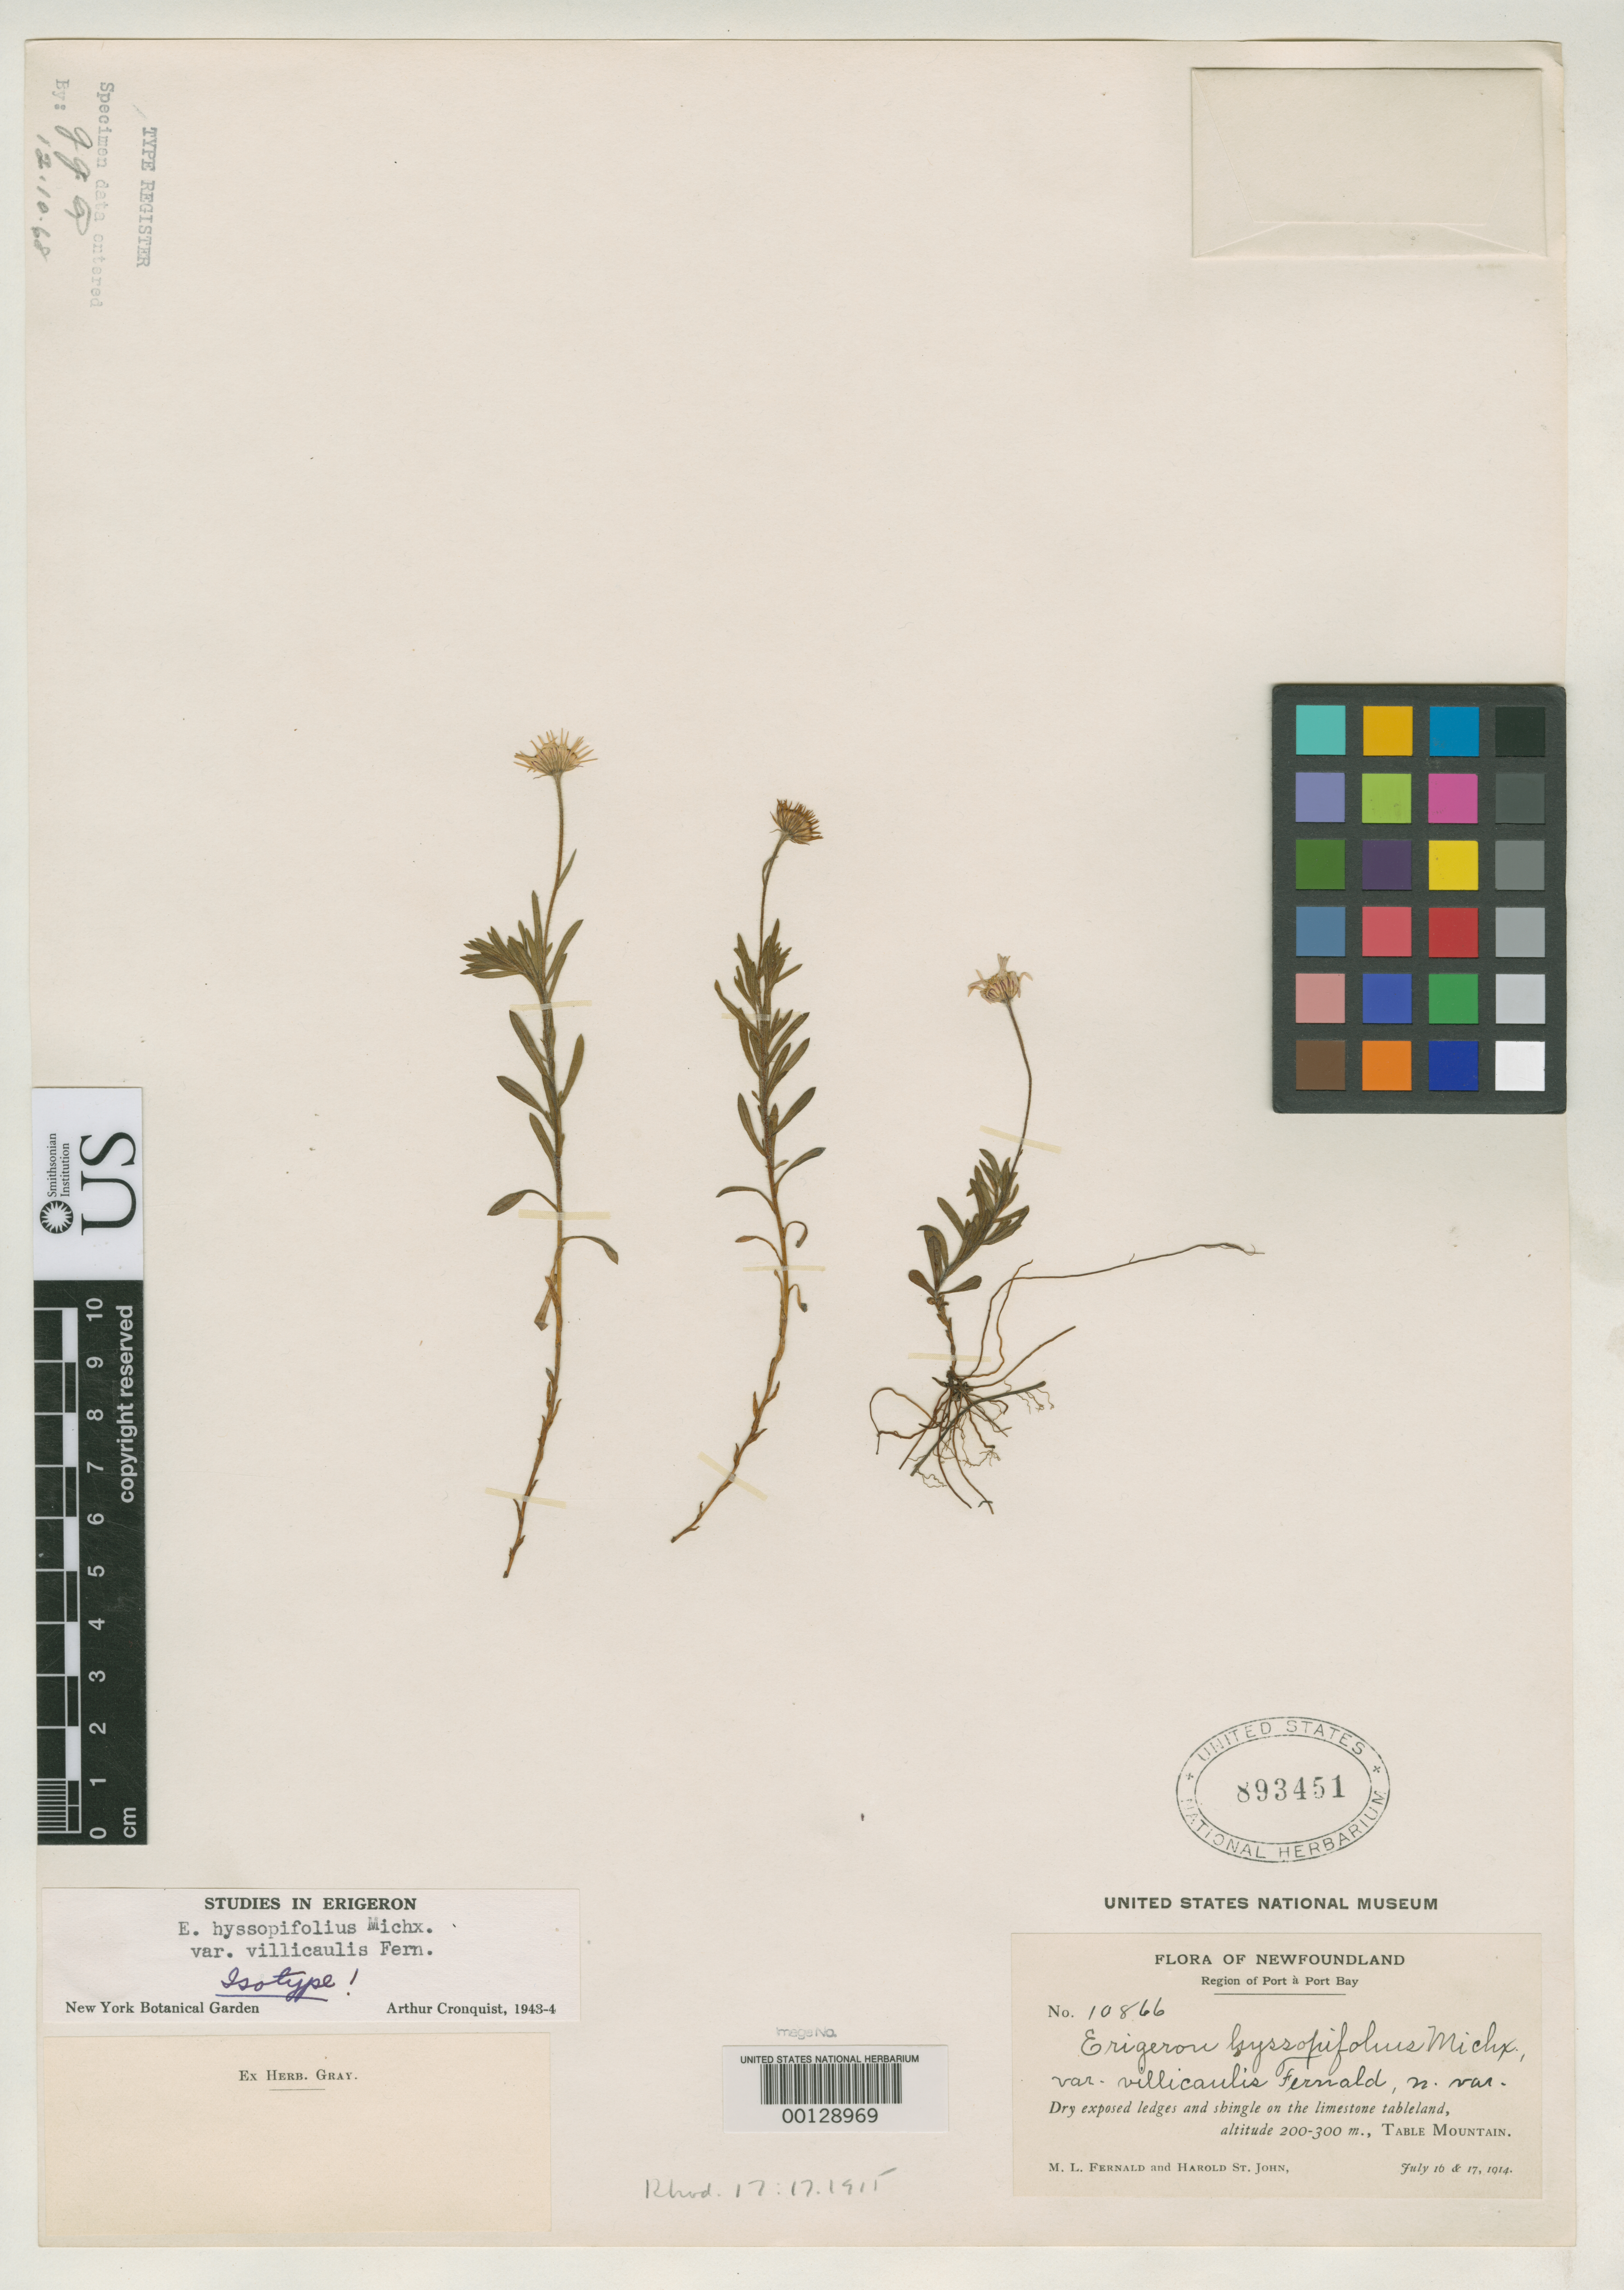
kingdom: Plantae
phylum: Tracheophyta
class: Magnoliopsida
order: Asterales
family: Asteraceae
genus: Erigeron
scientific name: Erigeron hyssopifolius var. villicaulis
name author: Fernald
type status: Isotype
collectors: M. L. Fernald & H. St. John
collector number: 10866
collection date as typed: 16 Jul 1914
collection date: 1914-07-16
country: Canada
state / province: Newfoundland and Labrador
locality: Table Mt.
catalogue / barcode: US 893451